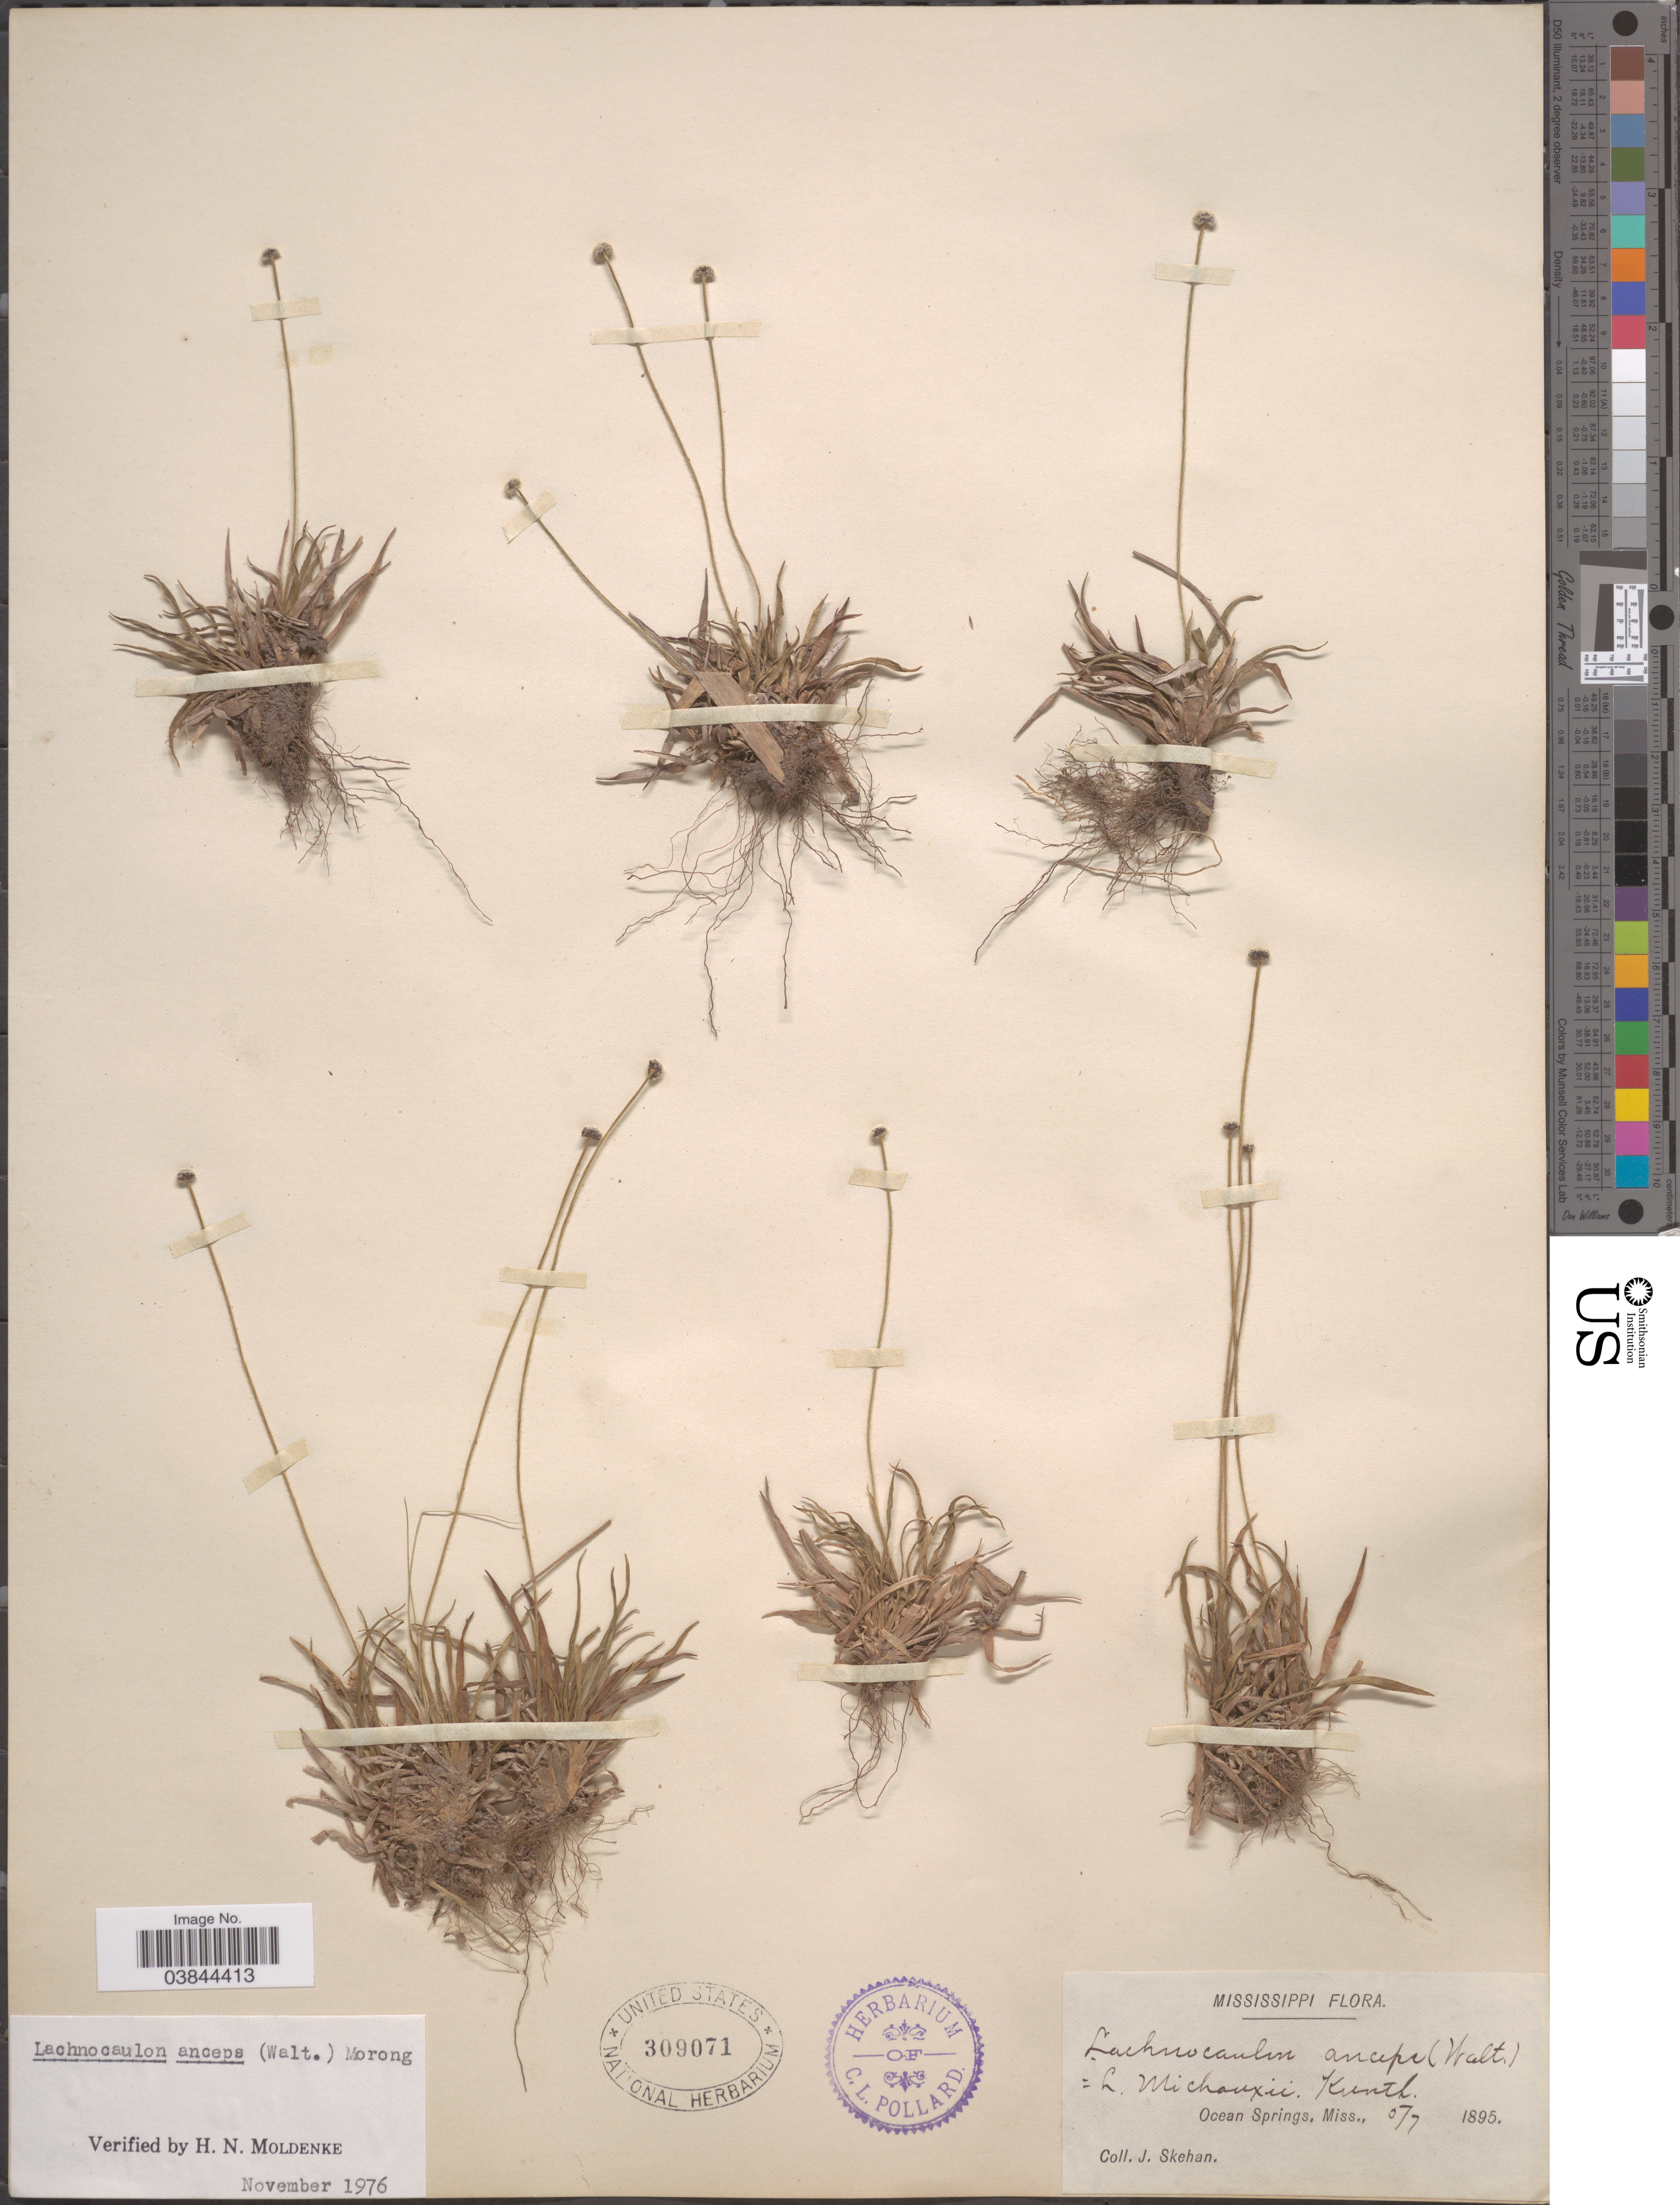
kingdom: Plantae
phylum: Tracheophyta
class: Liliopsida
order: Poales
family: Eriocaulaceae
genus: Lachnocaulon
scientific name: Lachnocaulon anceps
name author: (Walter) Morong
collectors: J. Skehan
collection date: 1895-07-05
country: United States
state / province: Mississippi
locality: Ocean Springs.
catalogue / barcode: US 309071